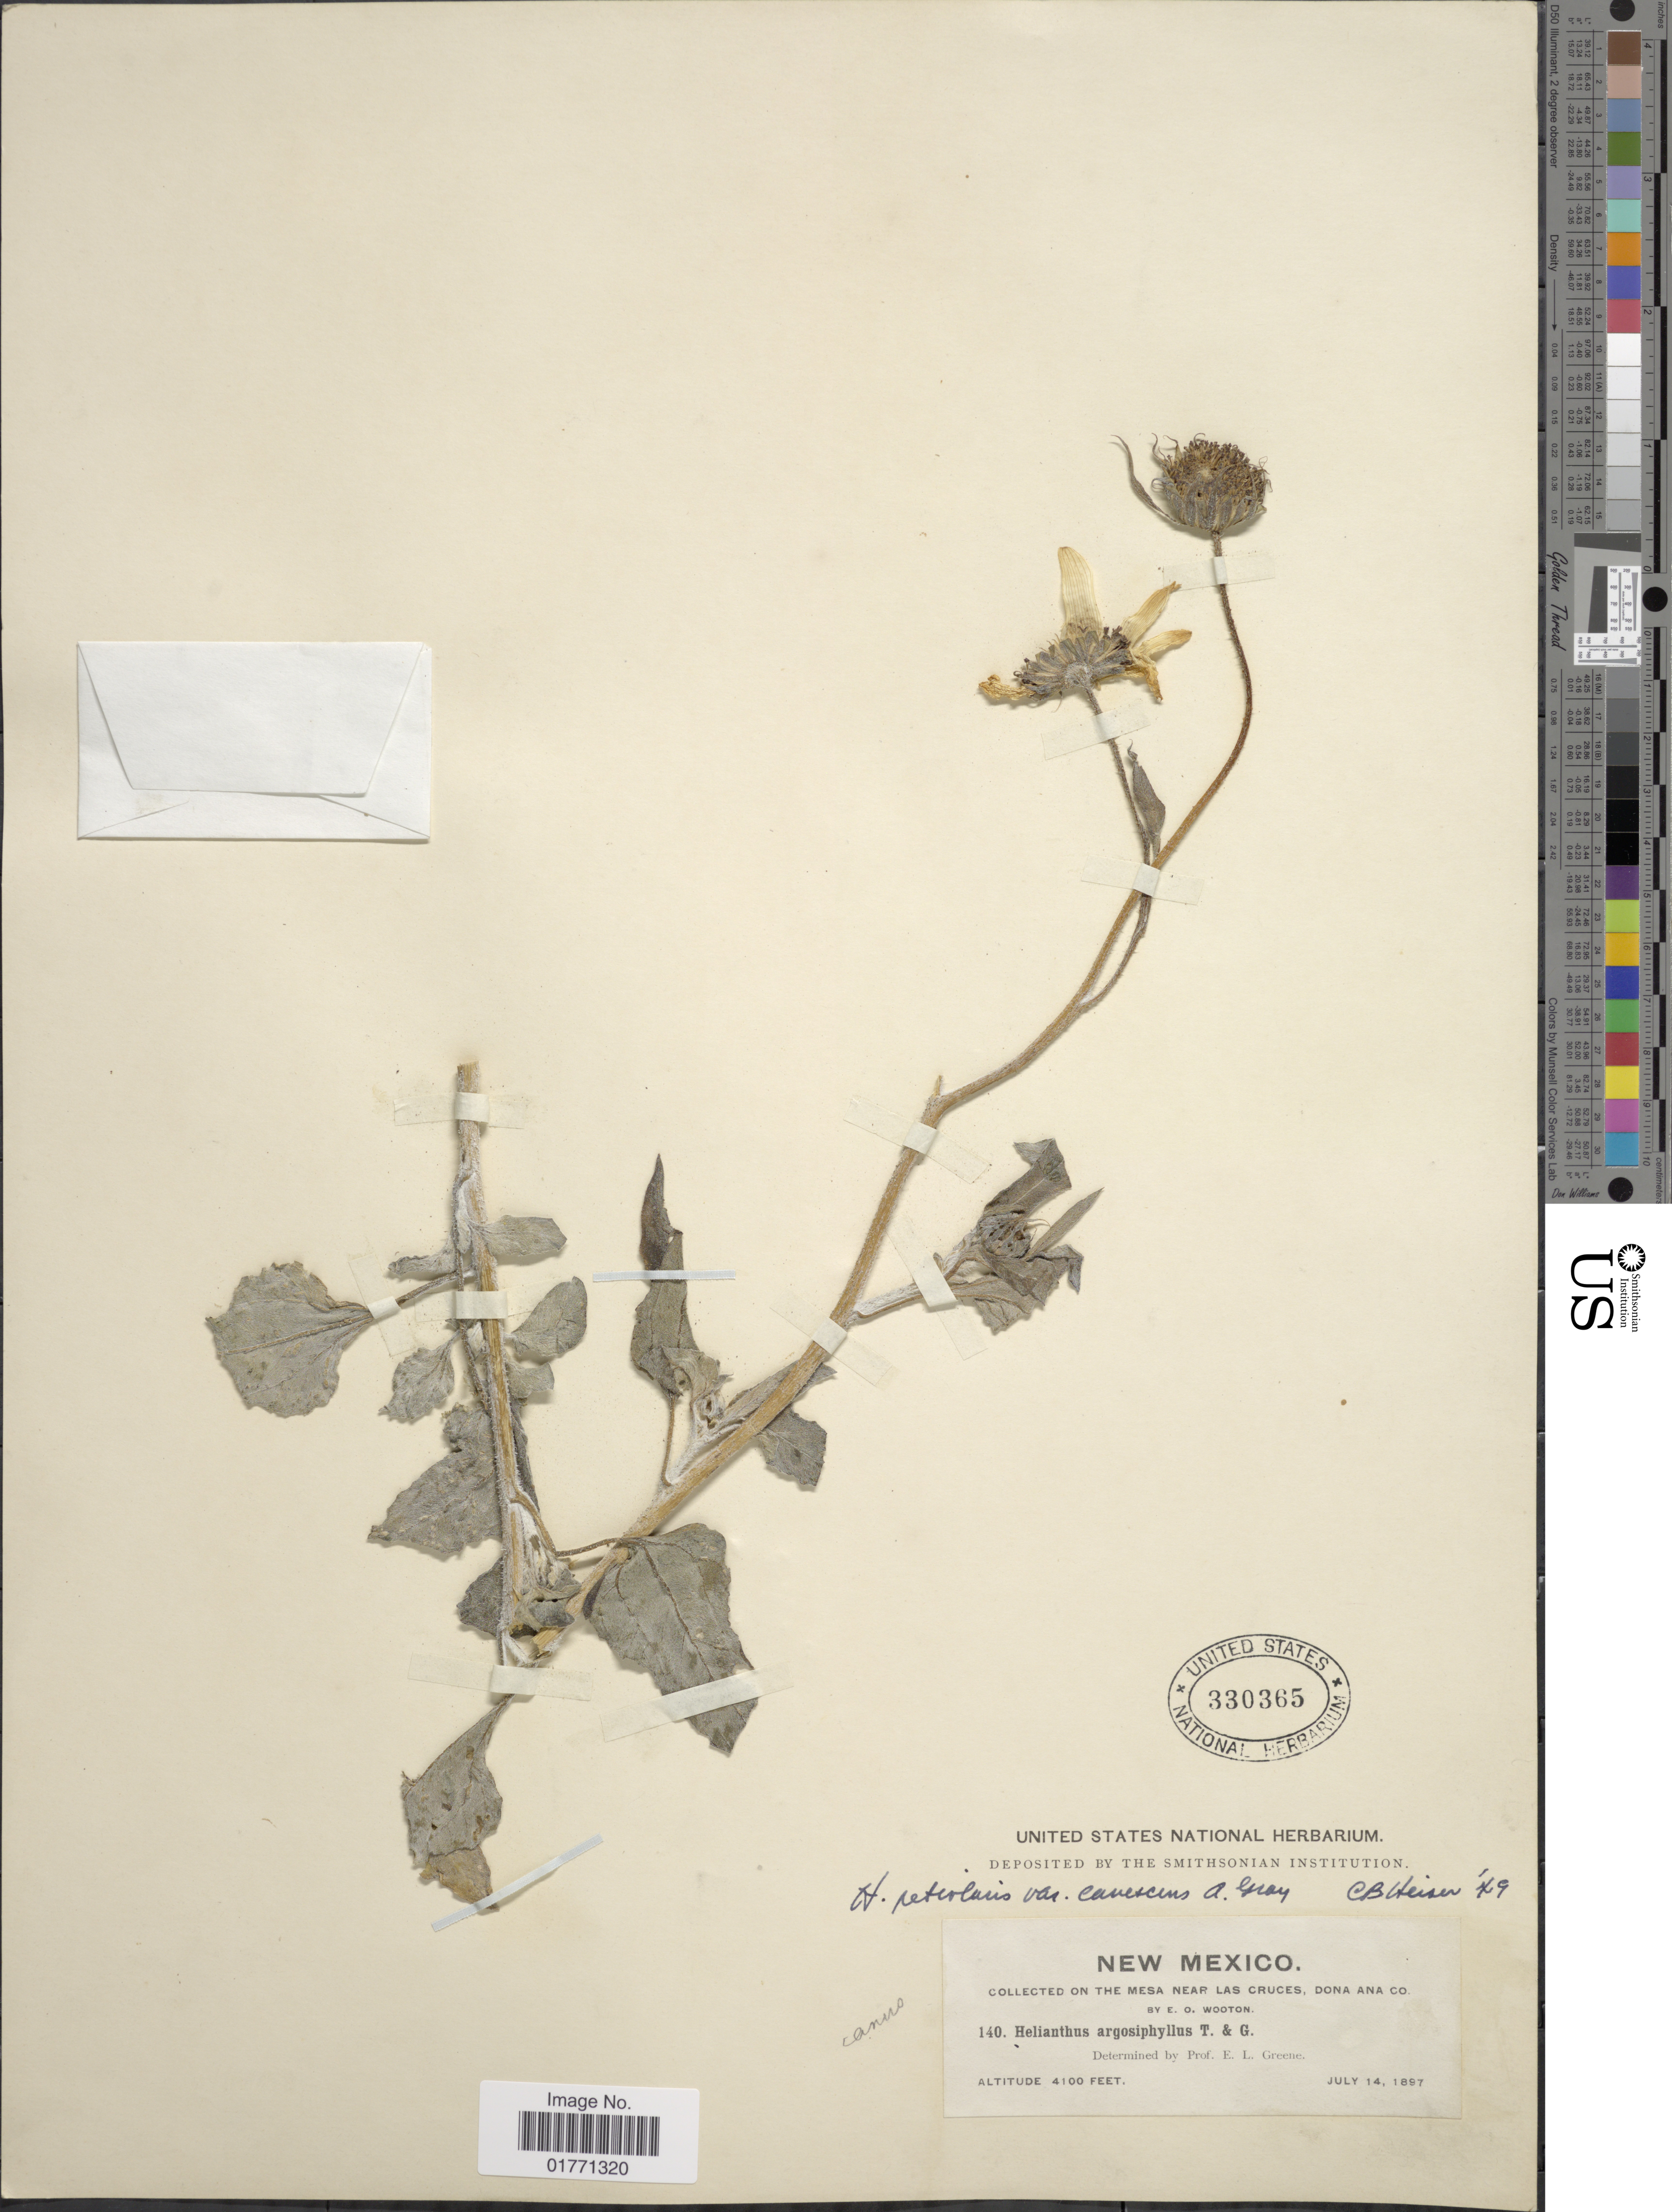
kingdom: Plantae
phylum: Tracheophyta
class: Magnoliopsida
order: Asterales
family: Asteraceae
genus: Helianthus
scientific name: Helianthus petiolaris var. canescens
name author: Nutt.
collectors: E. O. Wooton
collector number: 140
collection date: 1897-07-14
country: United States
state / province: New Mexico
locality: In the Mesa near Las Cruces, Dona Ana Co.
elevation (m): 1250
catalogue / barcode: US 330365